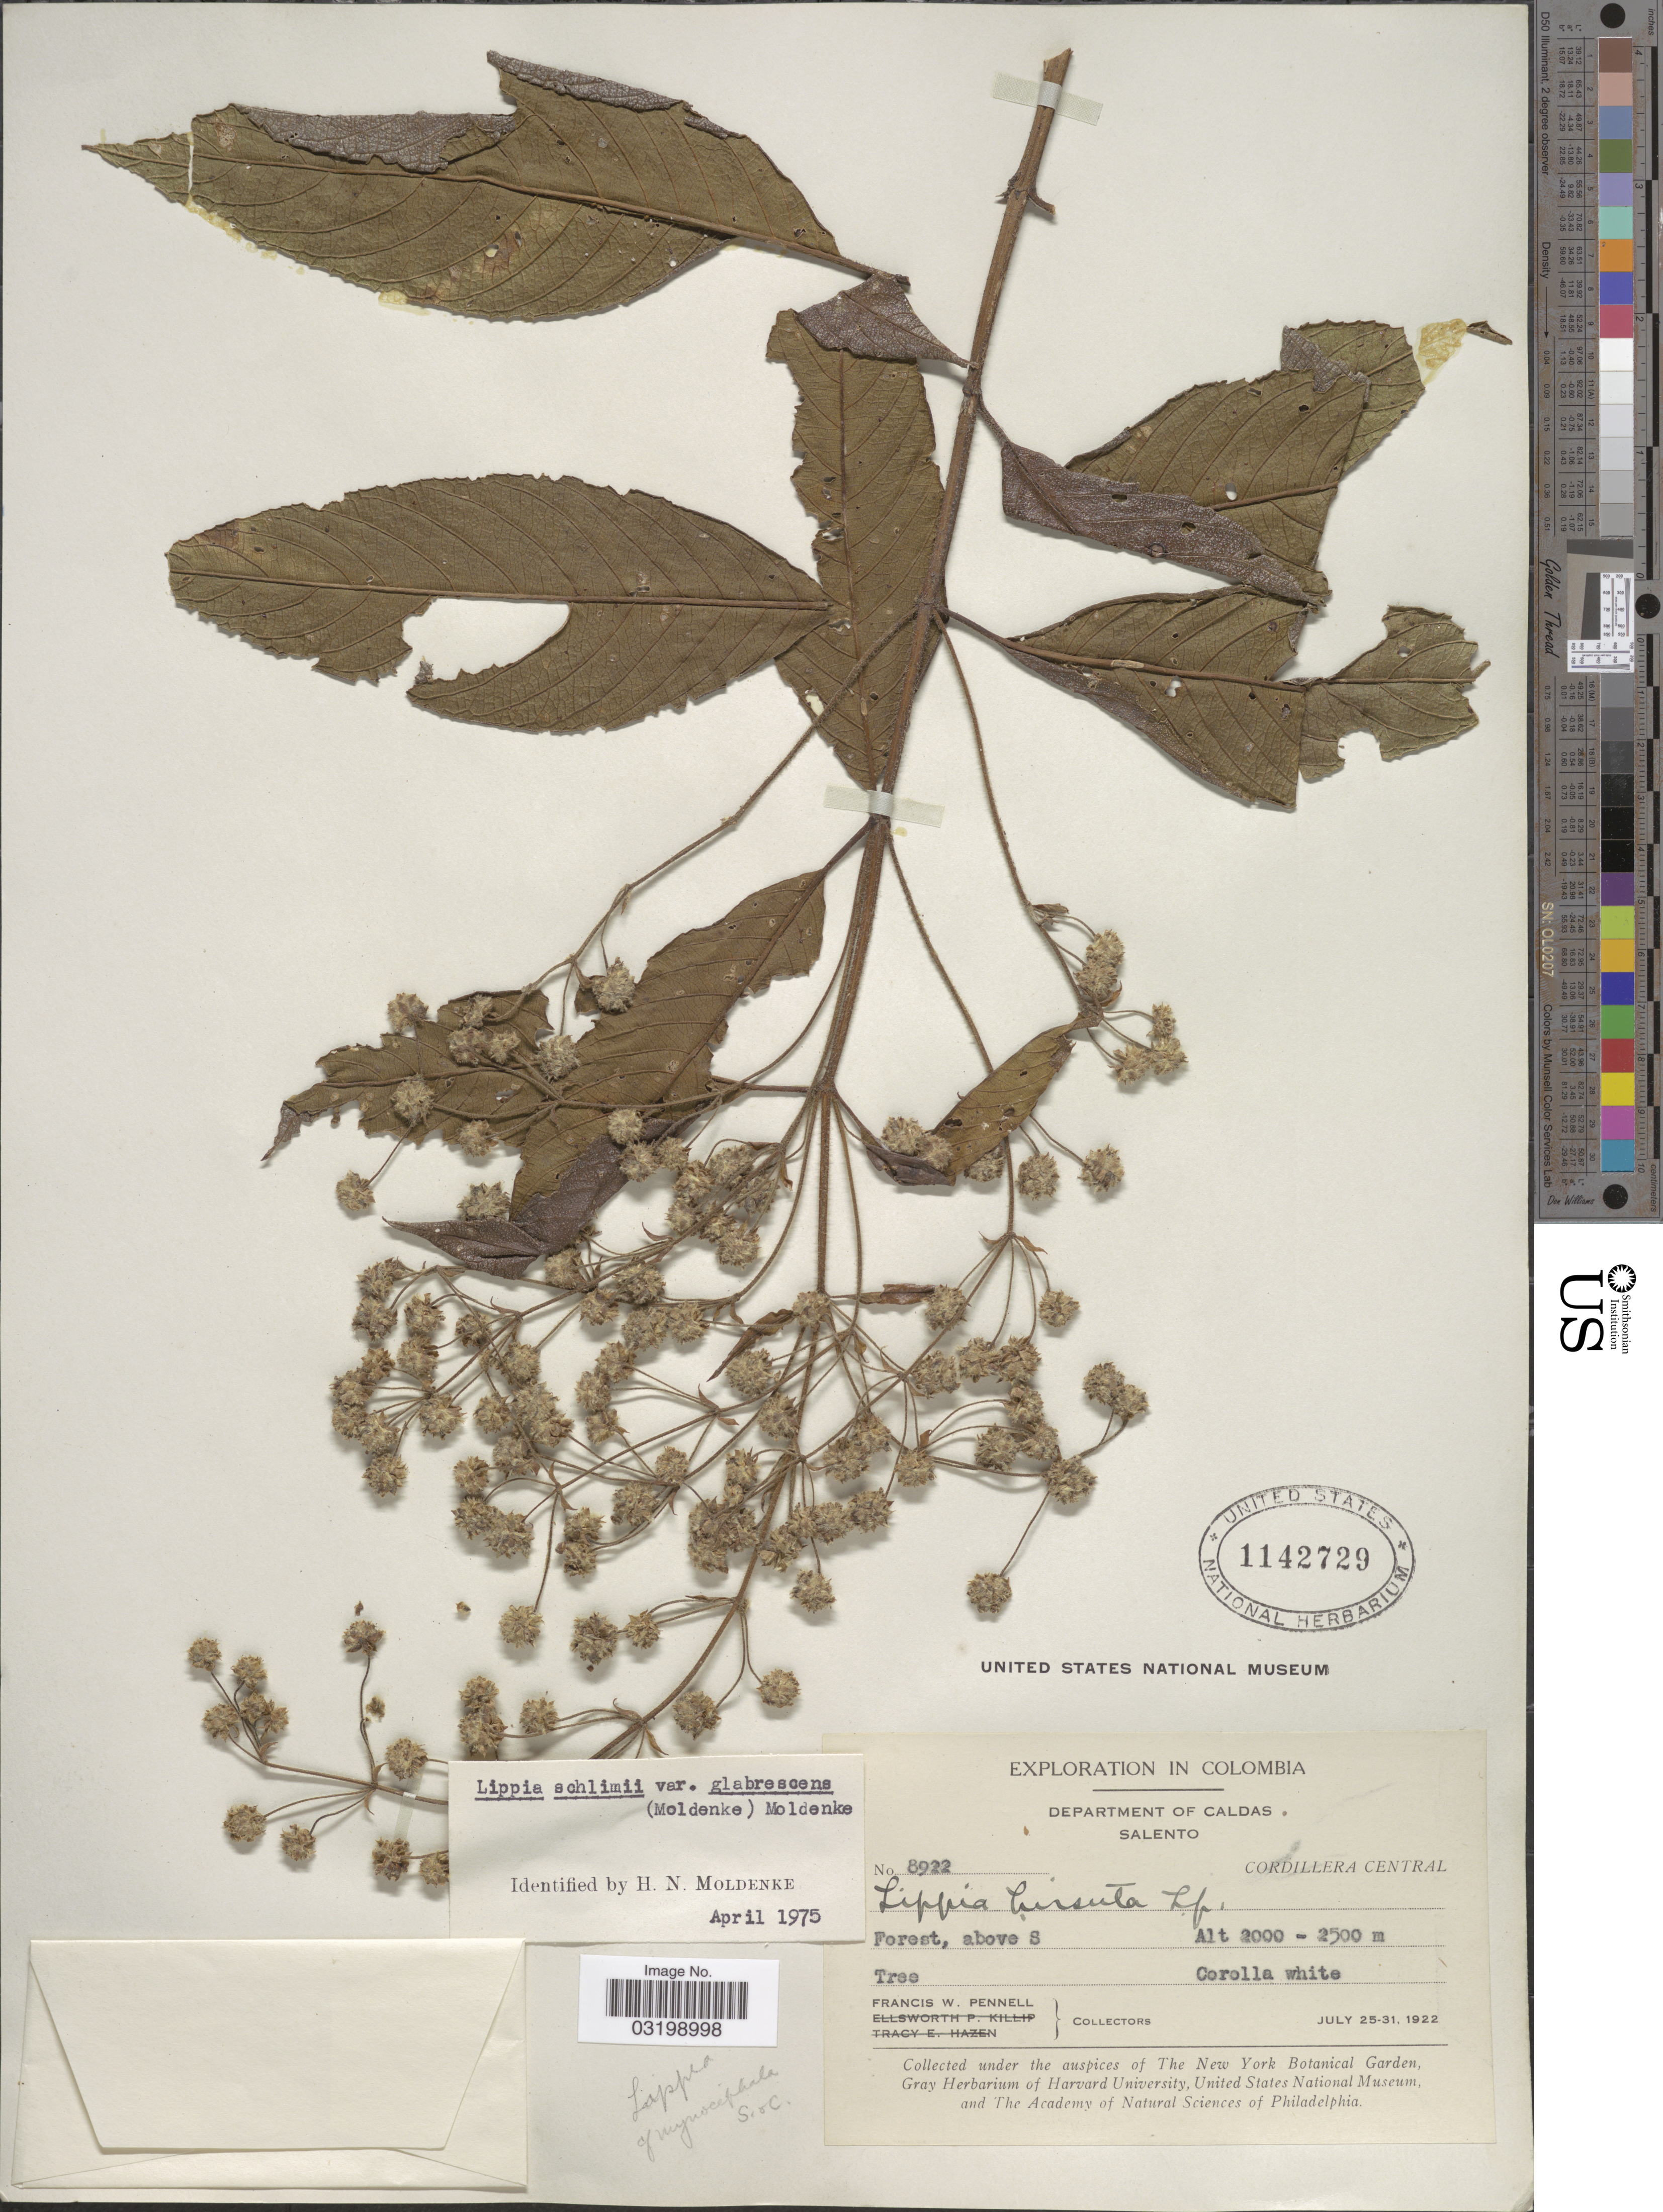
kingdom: Plantae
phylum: Tracheophyta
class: Magnoliopsida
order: Lamiales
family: Verbenaceae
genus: Lippia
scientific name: Lippia hirsuta var. glabrescens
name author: Moldenke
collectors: F. W. Pennell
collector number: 8922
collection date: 1922-07-25/1922-07-31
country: Colombia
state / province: Caldas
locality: Department of Caldas. Salento. Cordillera Central. Above S.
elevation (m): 2000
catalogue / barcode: US 1142729